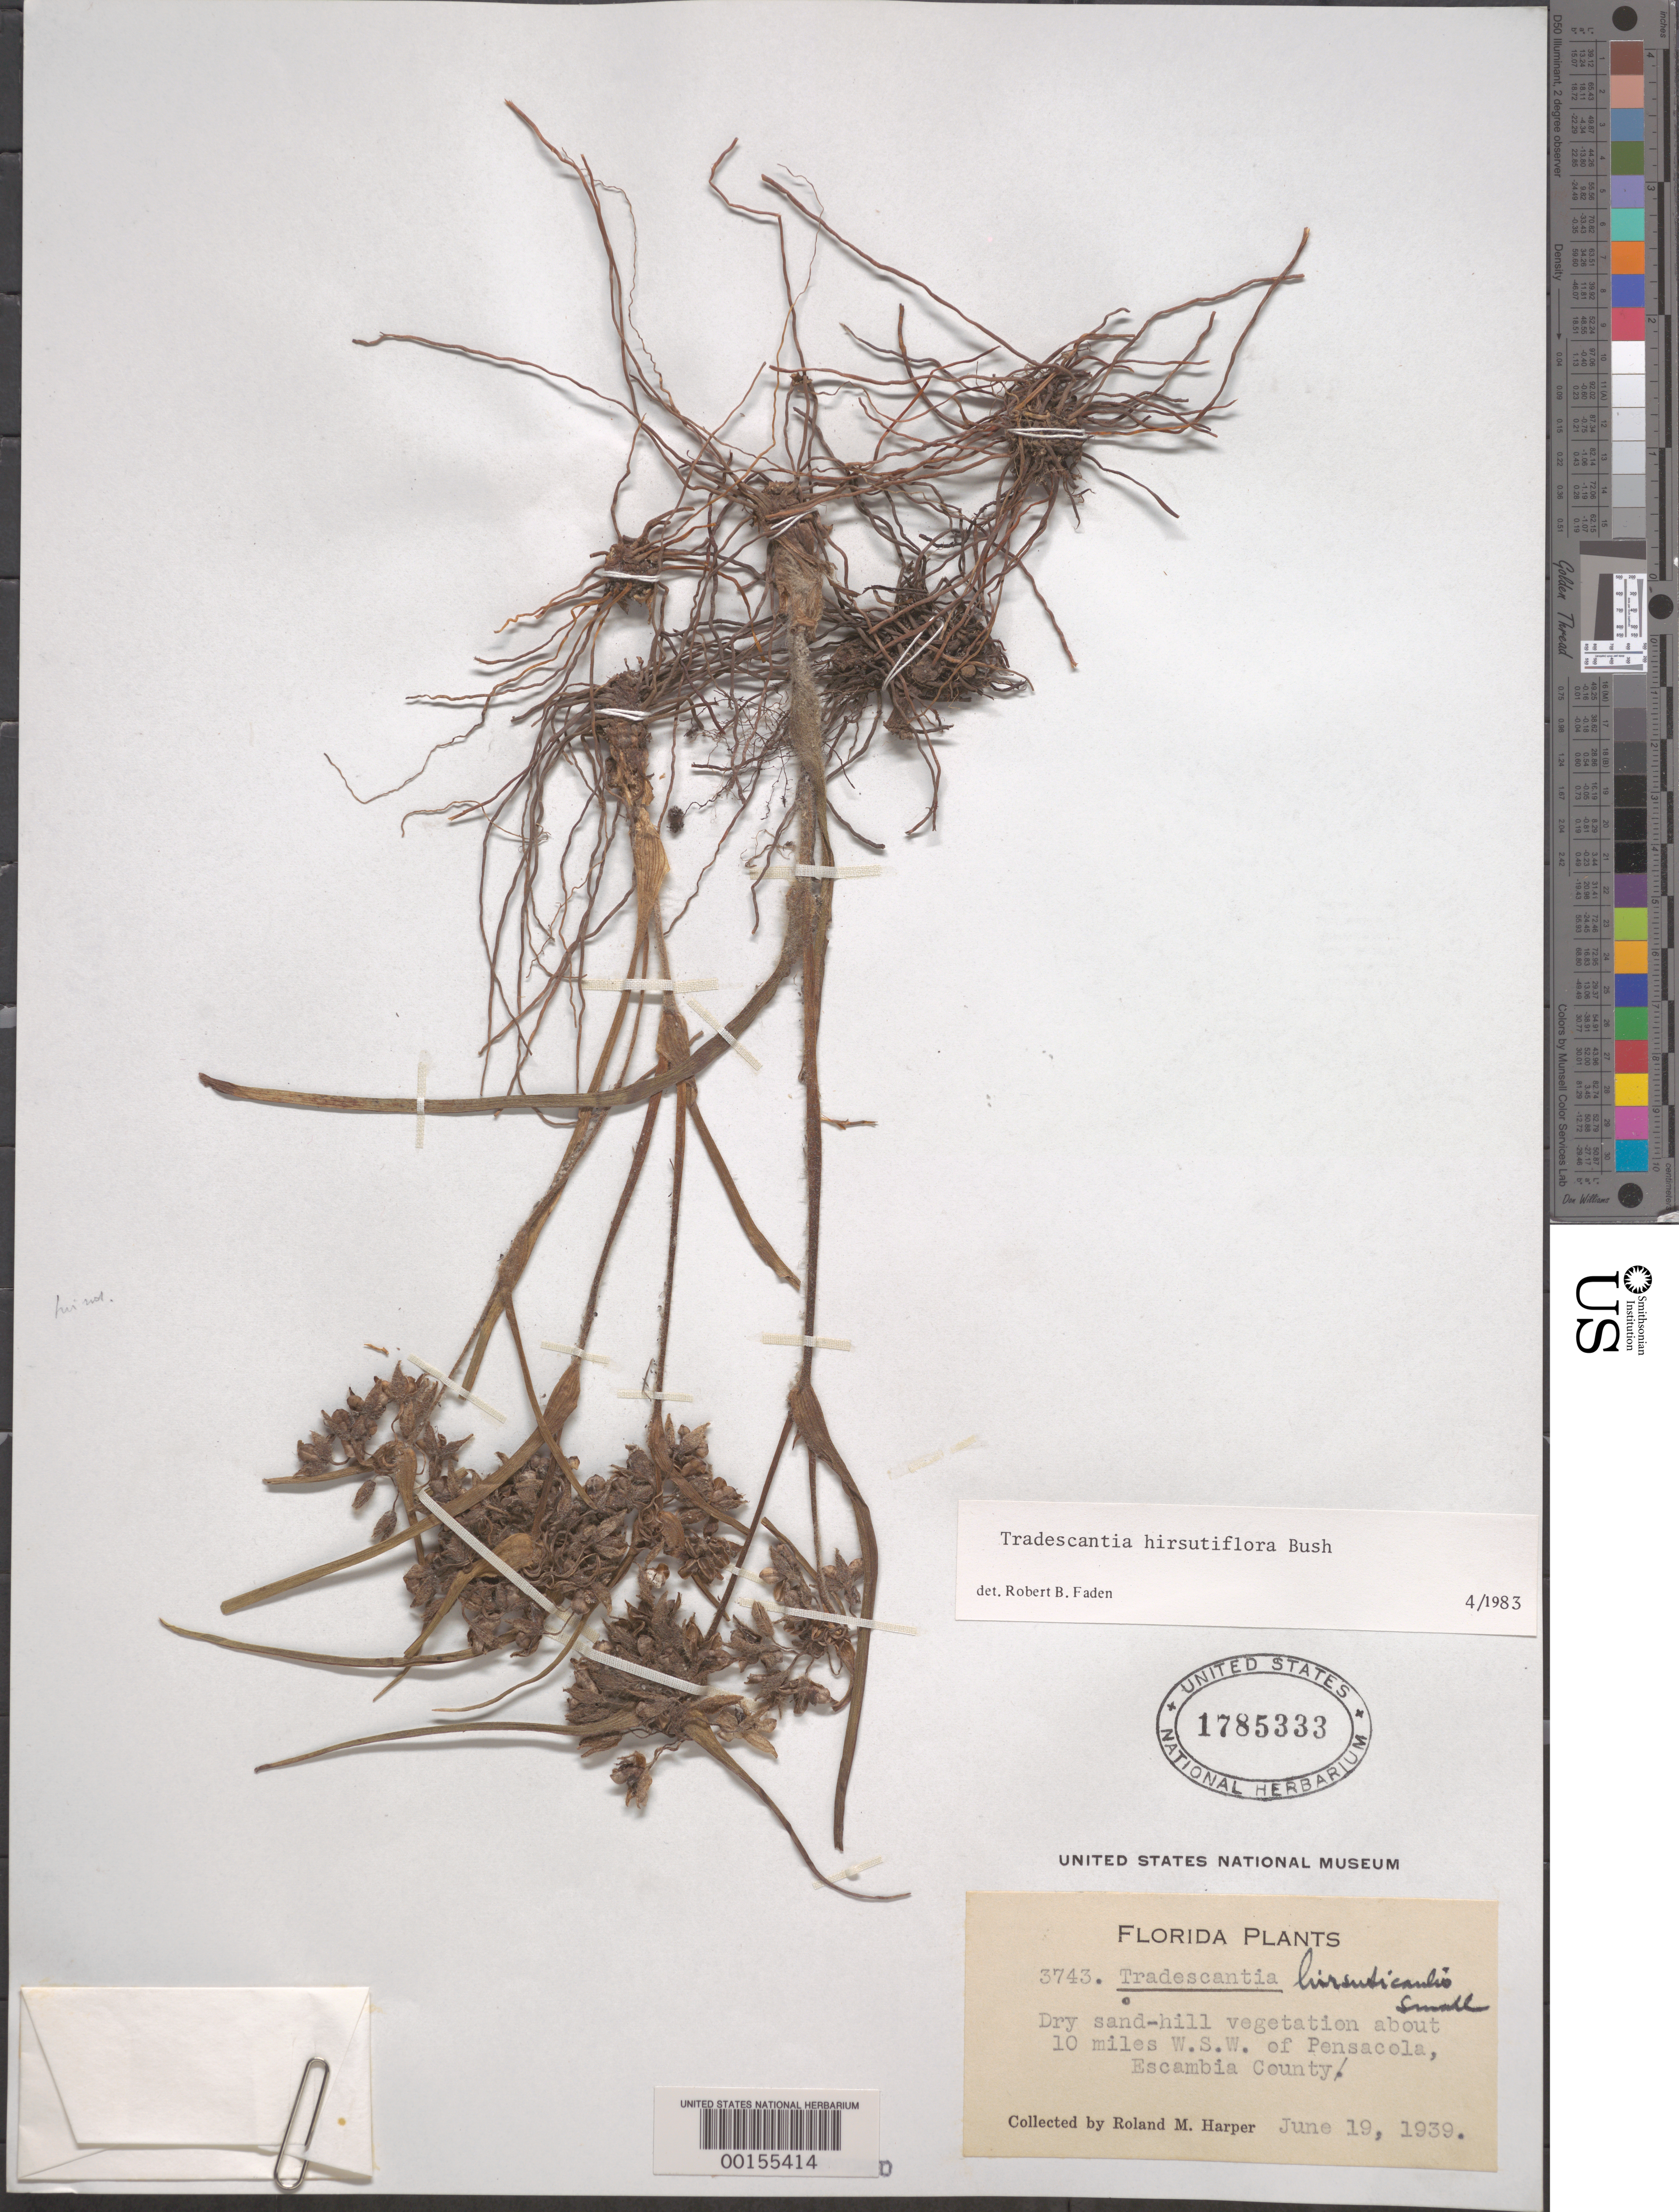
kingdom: Plantae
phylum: Tracheophyta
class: Liliopsida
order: Commelinales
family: Commelinaceae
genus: Tradescantia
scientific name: Tradescantia hirsutiflora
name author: Bush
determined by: Faden, Robert B., (US), Smithsonian Institution - National Museum of Natural History (UNITED STATES)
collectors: R. M. Harper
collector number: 3743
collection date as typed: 19 Jun 1939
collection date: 1939-06-19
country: United States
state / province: Florida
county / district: Escambia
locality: Wsw of pensacola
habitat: Dry sand-hill vegetation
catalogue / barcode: US 1785333